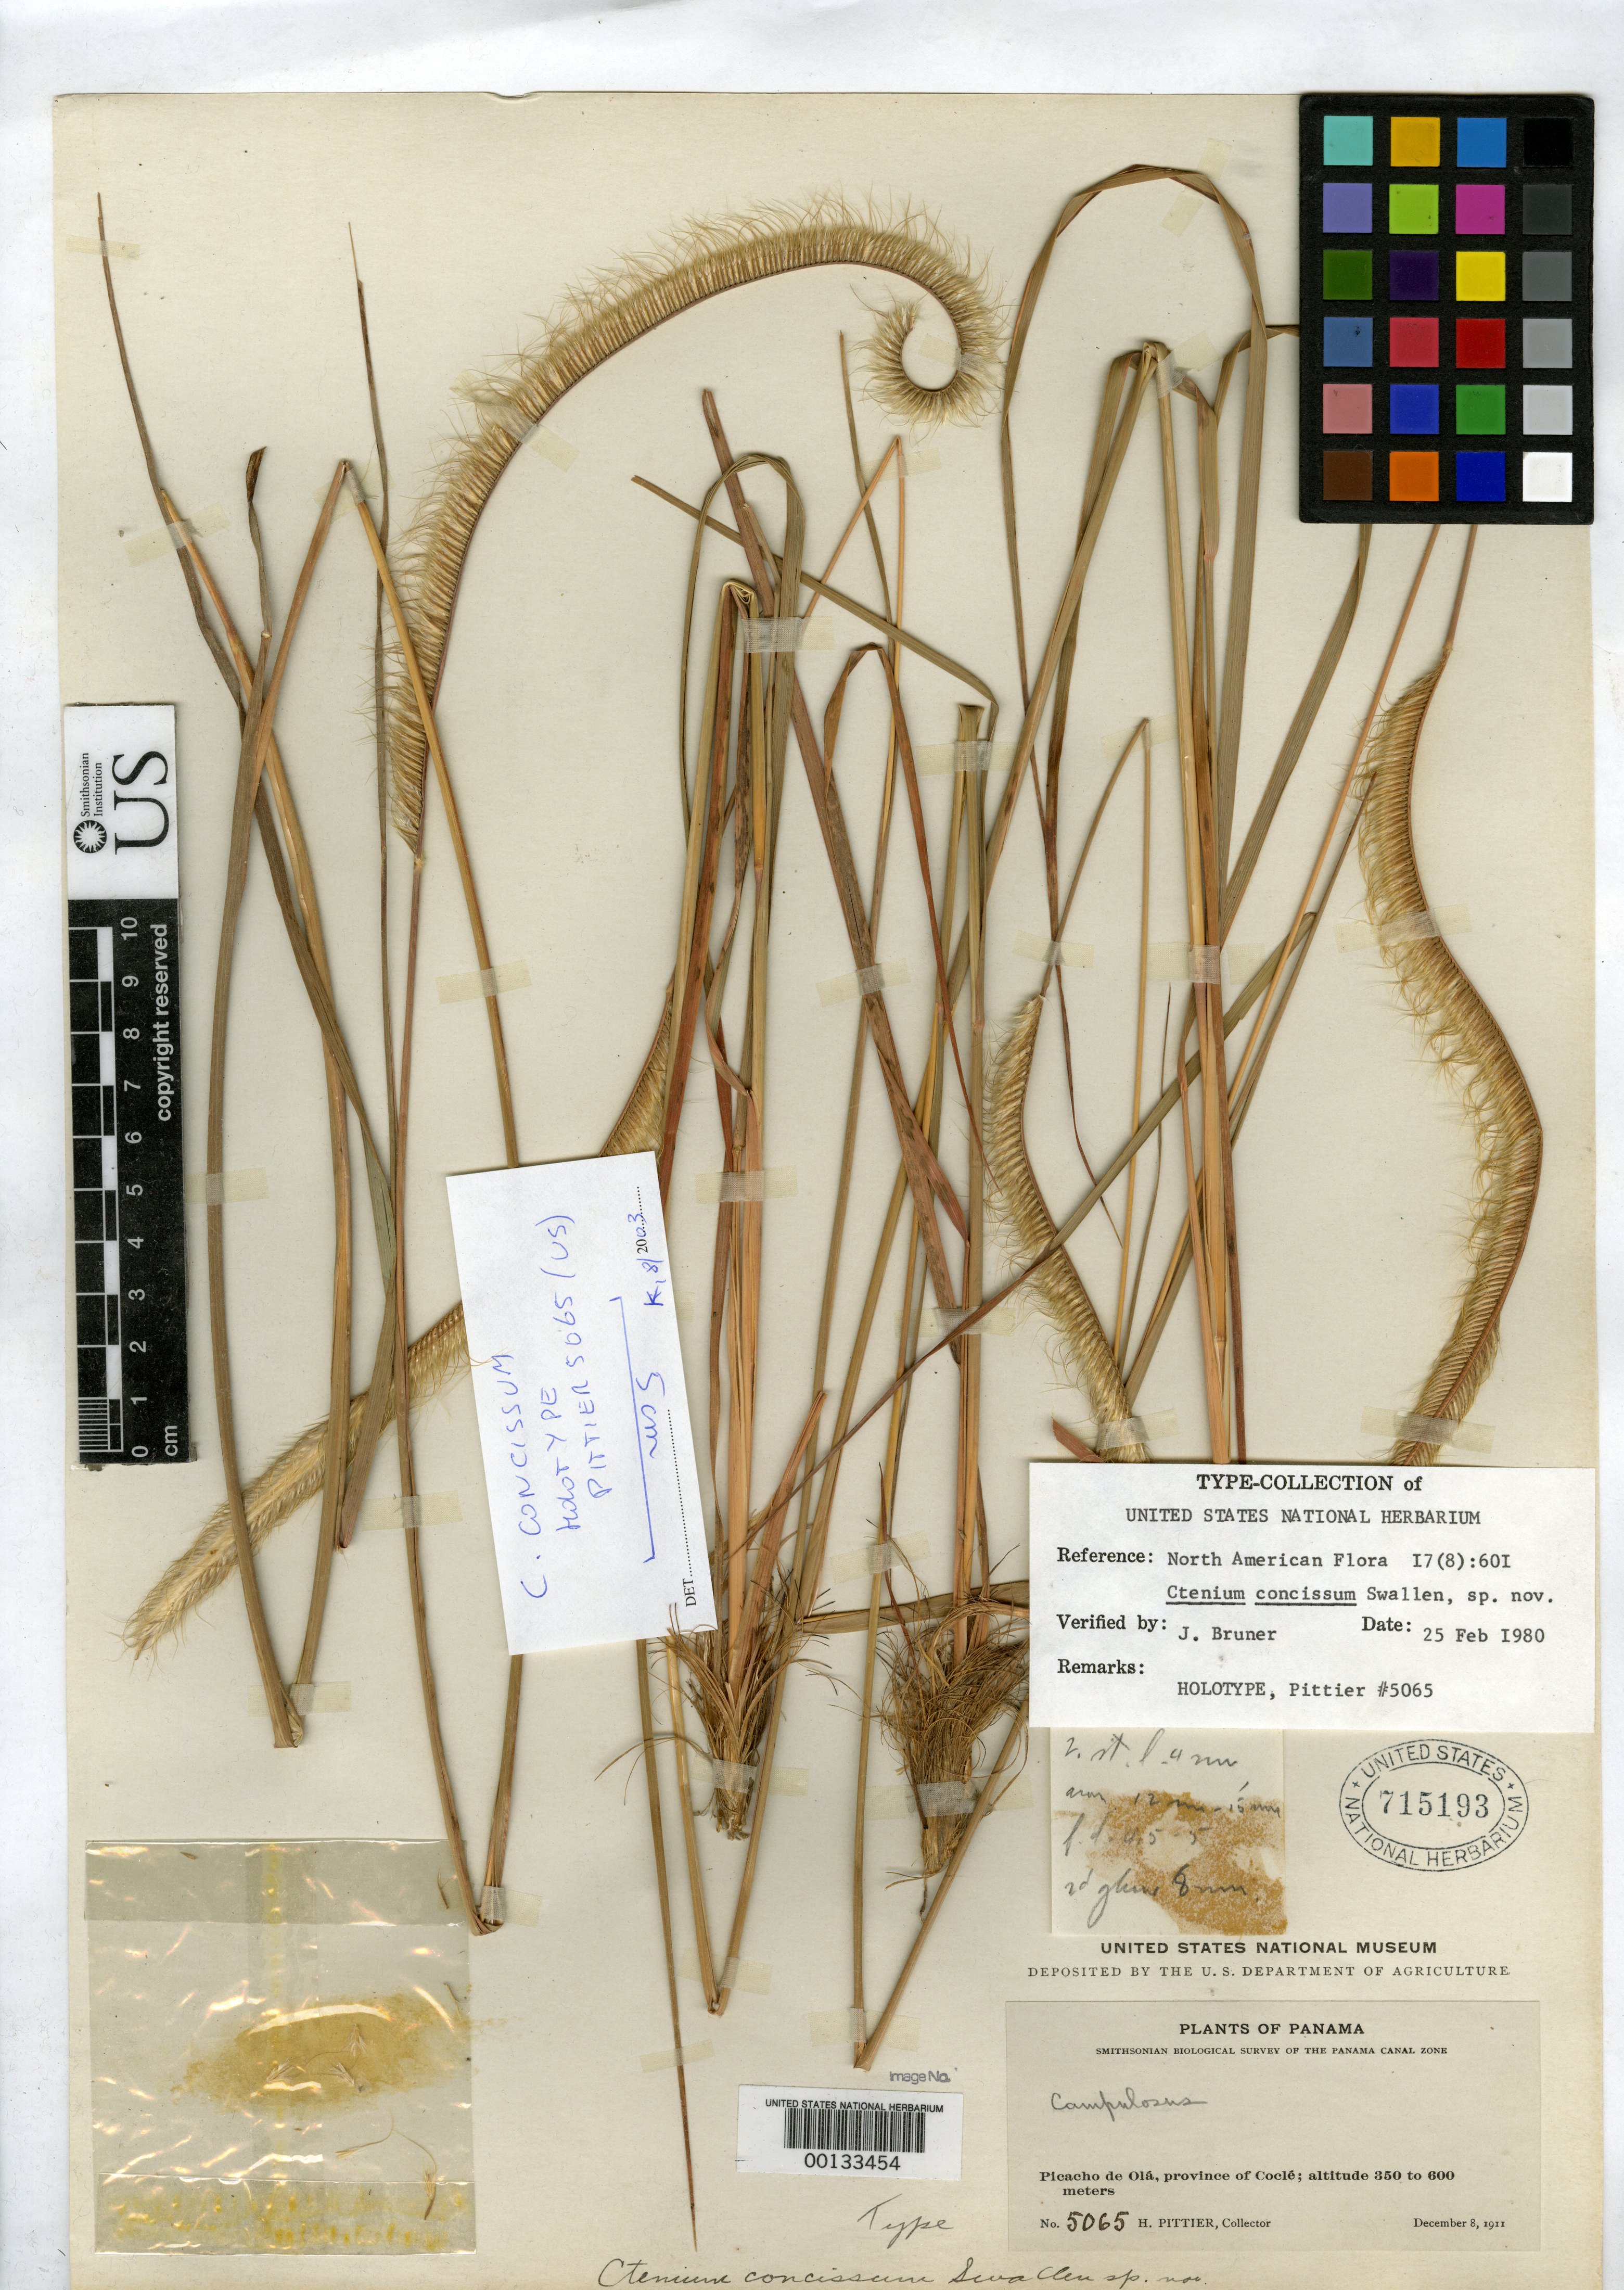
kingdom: Plantae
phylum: Tracheophyta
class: Liliopsida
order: Poales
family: Poaceae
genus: Ctenium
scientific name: Ctenium concissum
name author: Swallen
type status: Holotype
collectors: H. F. Pittier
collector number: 5065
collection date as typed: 08 Dec 1911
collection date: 1911-12-08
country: Panama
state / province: Coclé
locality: Picacho de Ola.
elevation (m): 350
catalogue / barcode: US 715193